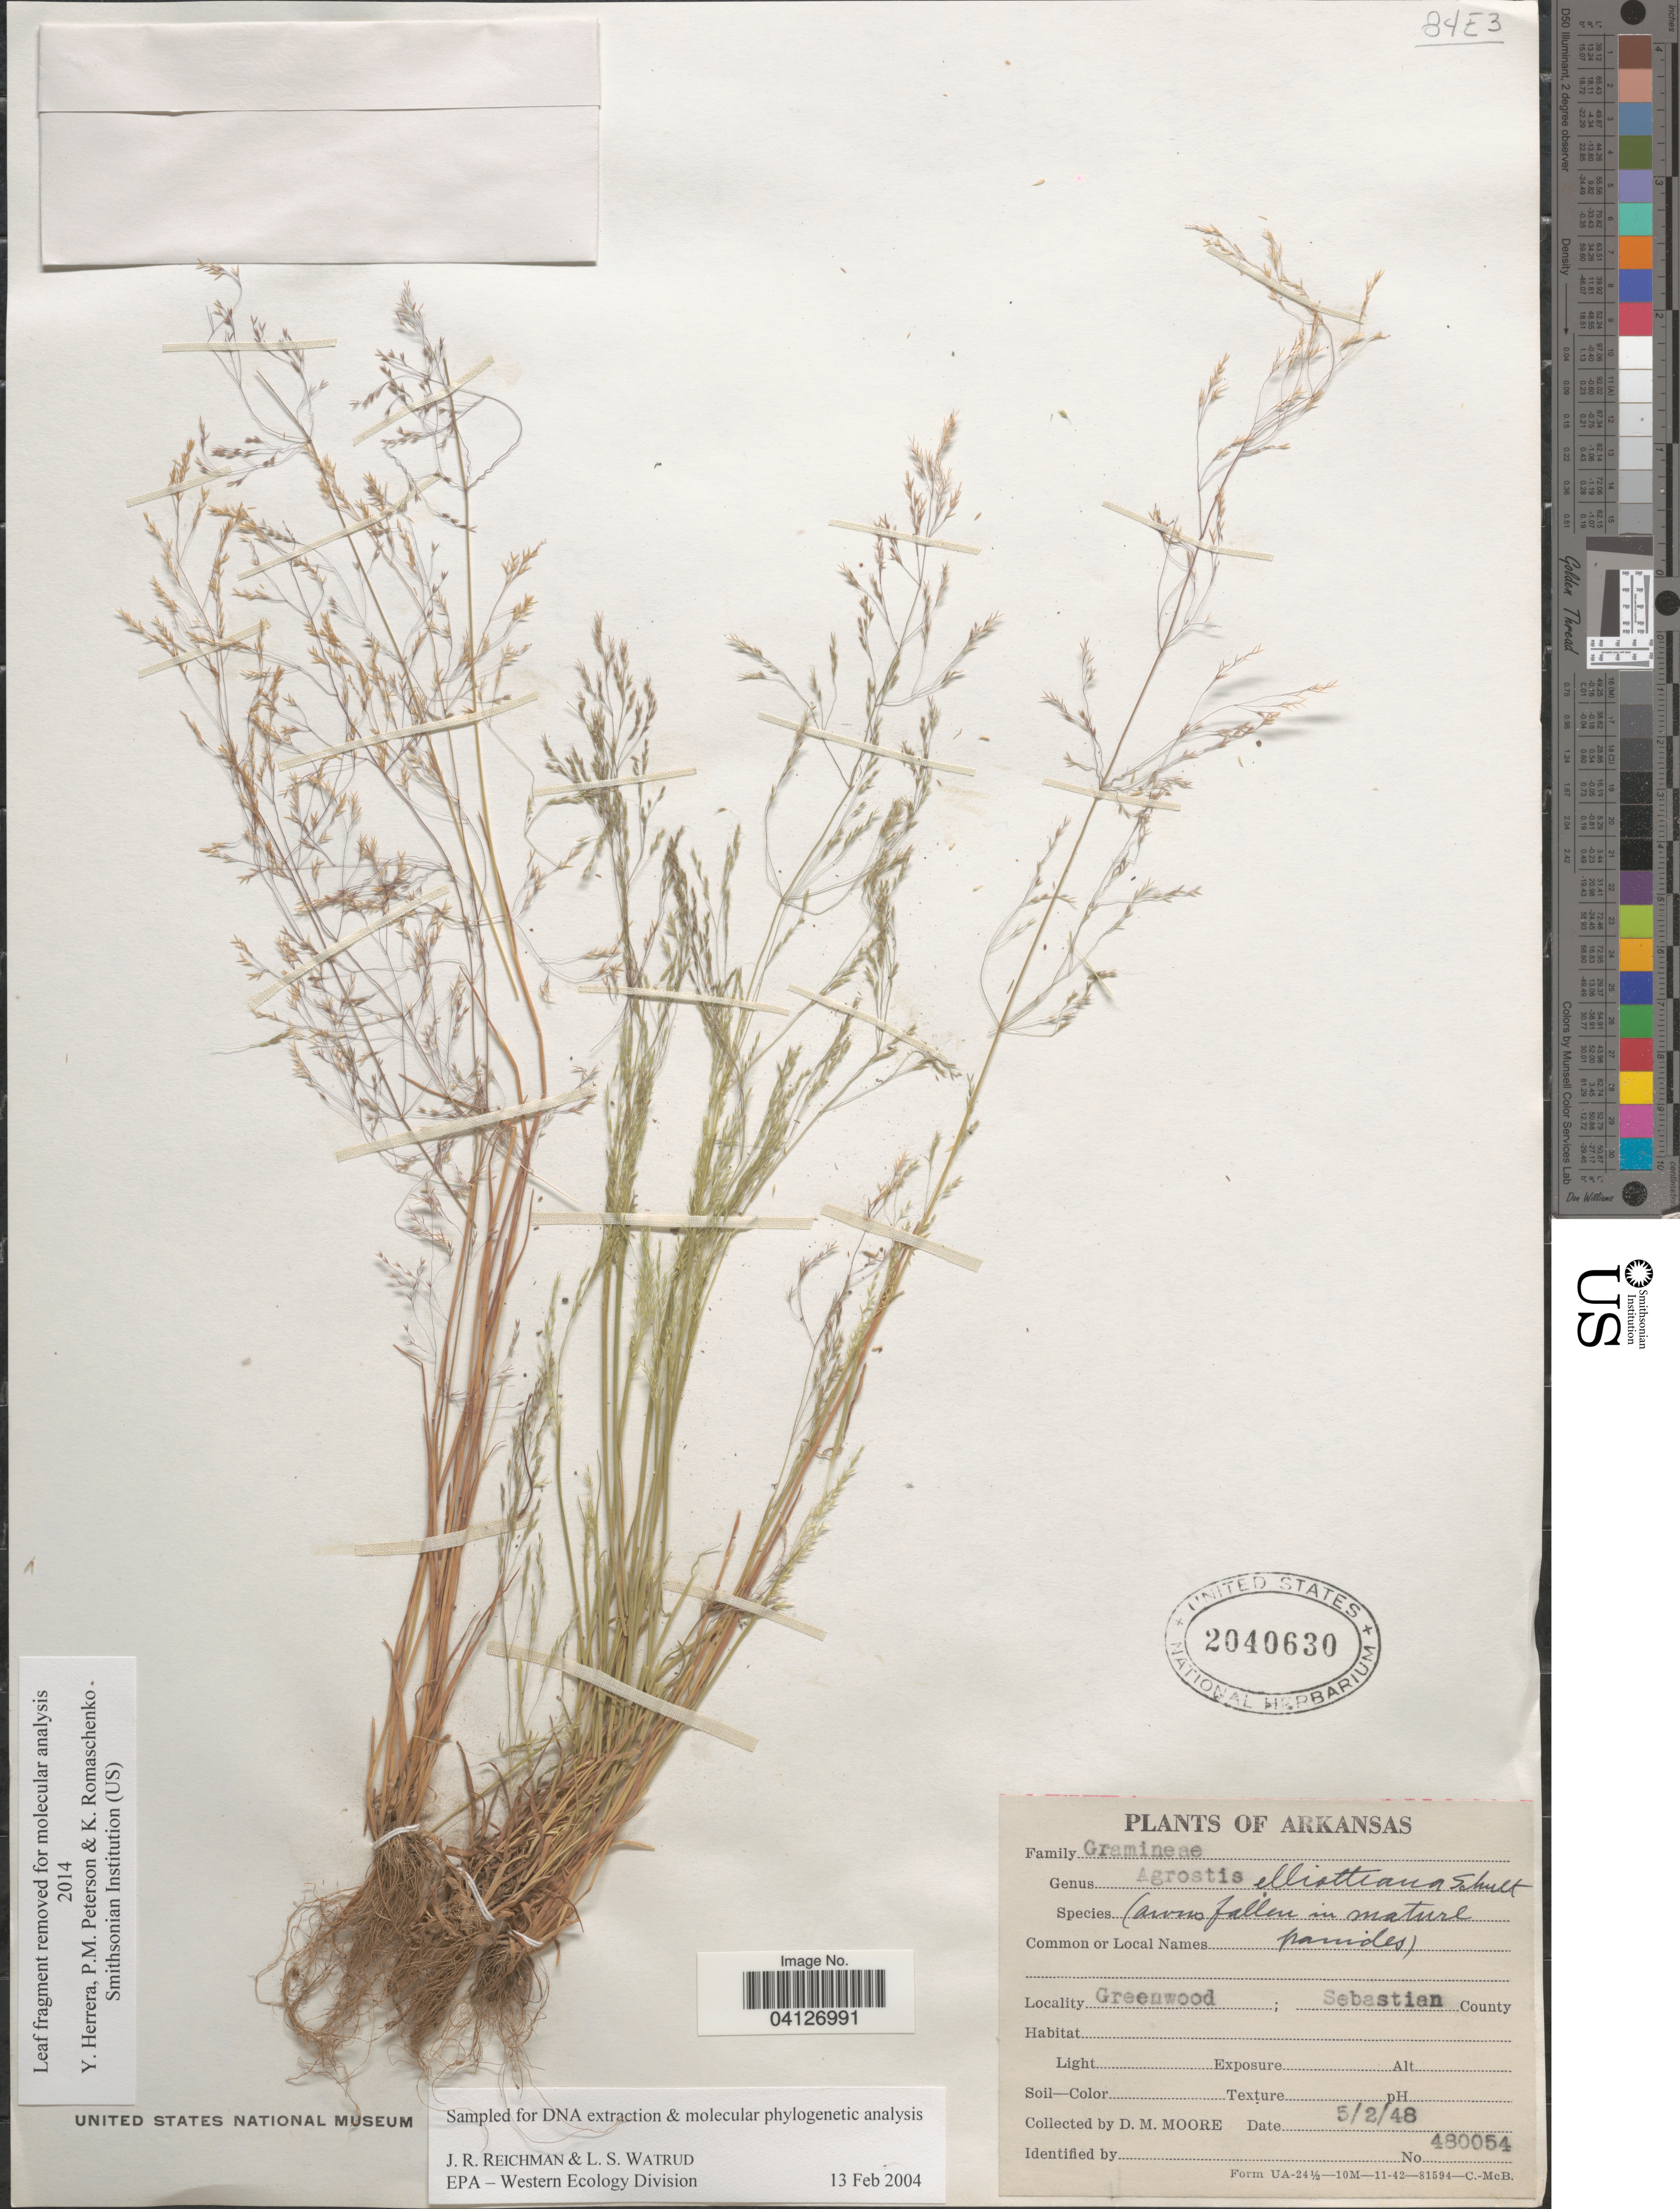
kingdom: Plantae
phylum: Tracheophyta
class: Liliopsida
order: Poales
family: Poaceae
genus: Agrostis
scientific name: Agrostis elliottiana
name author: Schult.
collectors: D. Moore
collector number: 480054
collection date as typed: Transcribed d/m/y: 2/5/48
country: United States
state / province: Arkansas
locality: Greenwood; Sebastian County.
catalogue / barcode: US 2040630